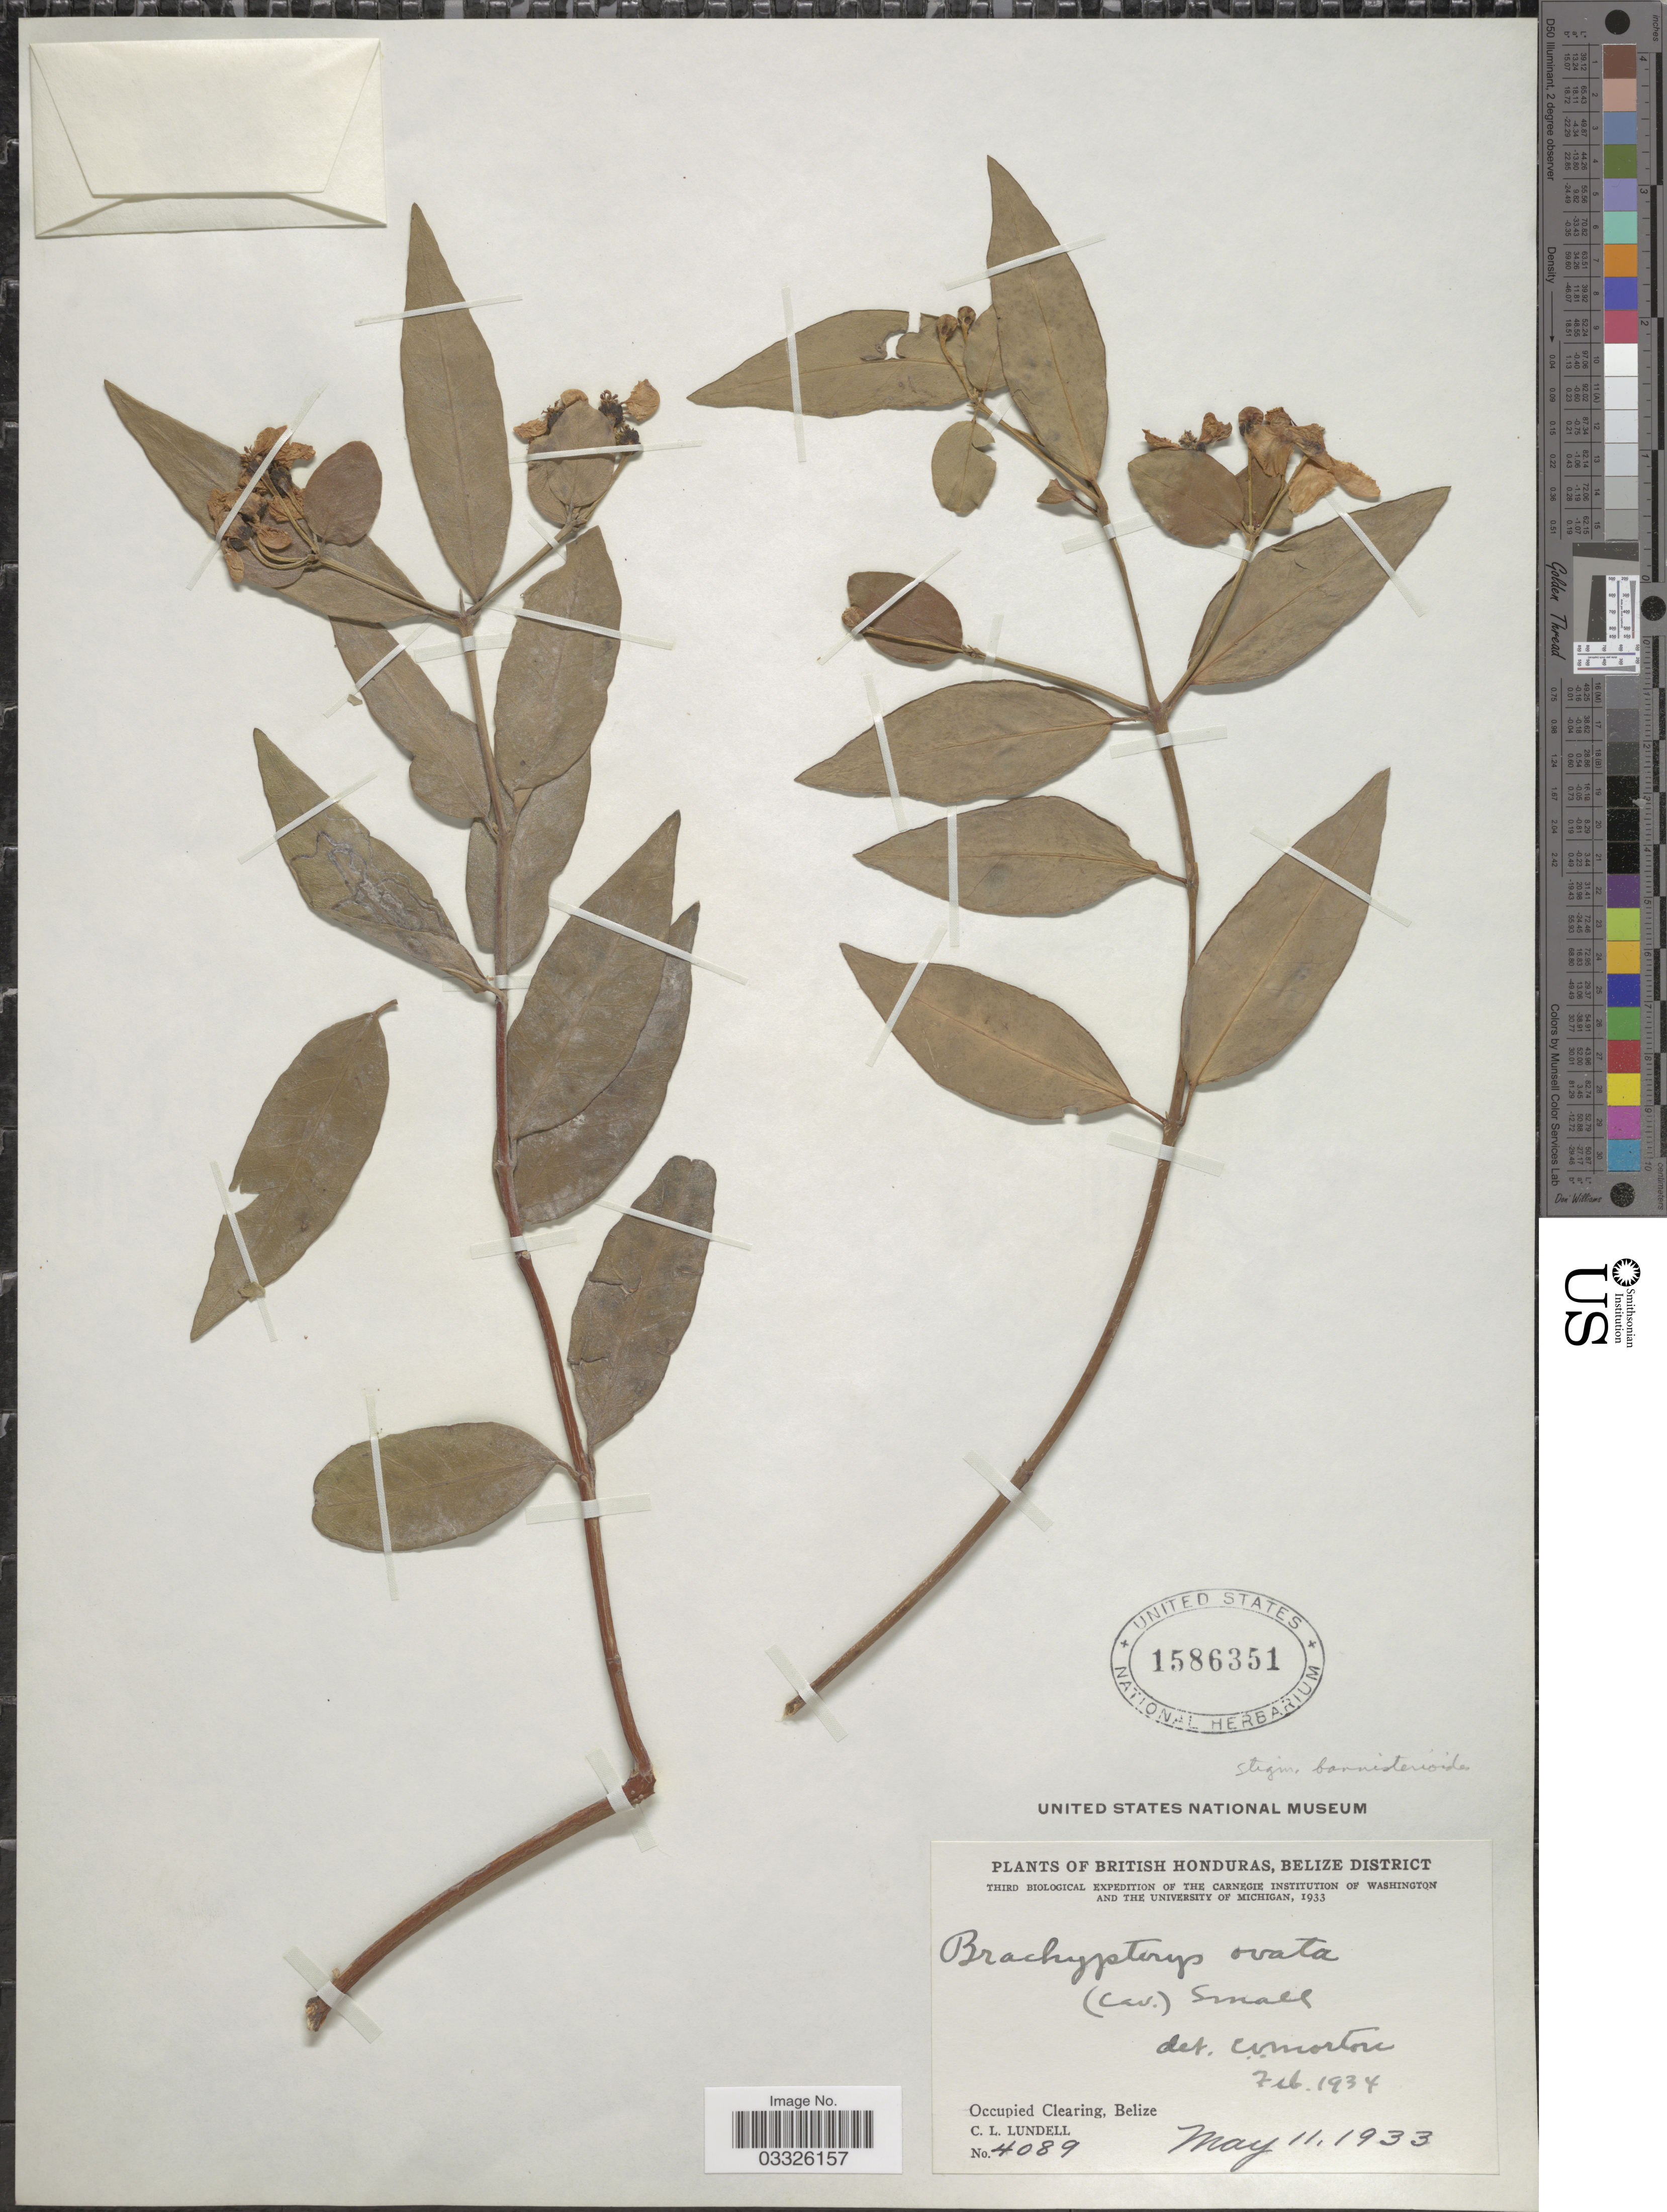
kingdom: Plantae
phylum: Tracheophyta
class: Magnoliopsida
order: Malpighiales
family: Malpighiaceae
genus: Stigmaphyllon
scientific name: Stigmaphyllon bannisterioides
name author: (L.) C.E. Anderson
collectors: C. L. Lundell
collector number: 4089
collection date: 1933-05-11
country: Belize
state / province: Belize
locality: British Honduras, Belize District. Occupied Clearing.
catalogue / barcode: US 1586351